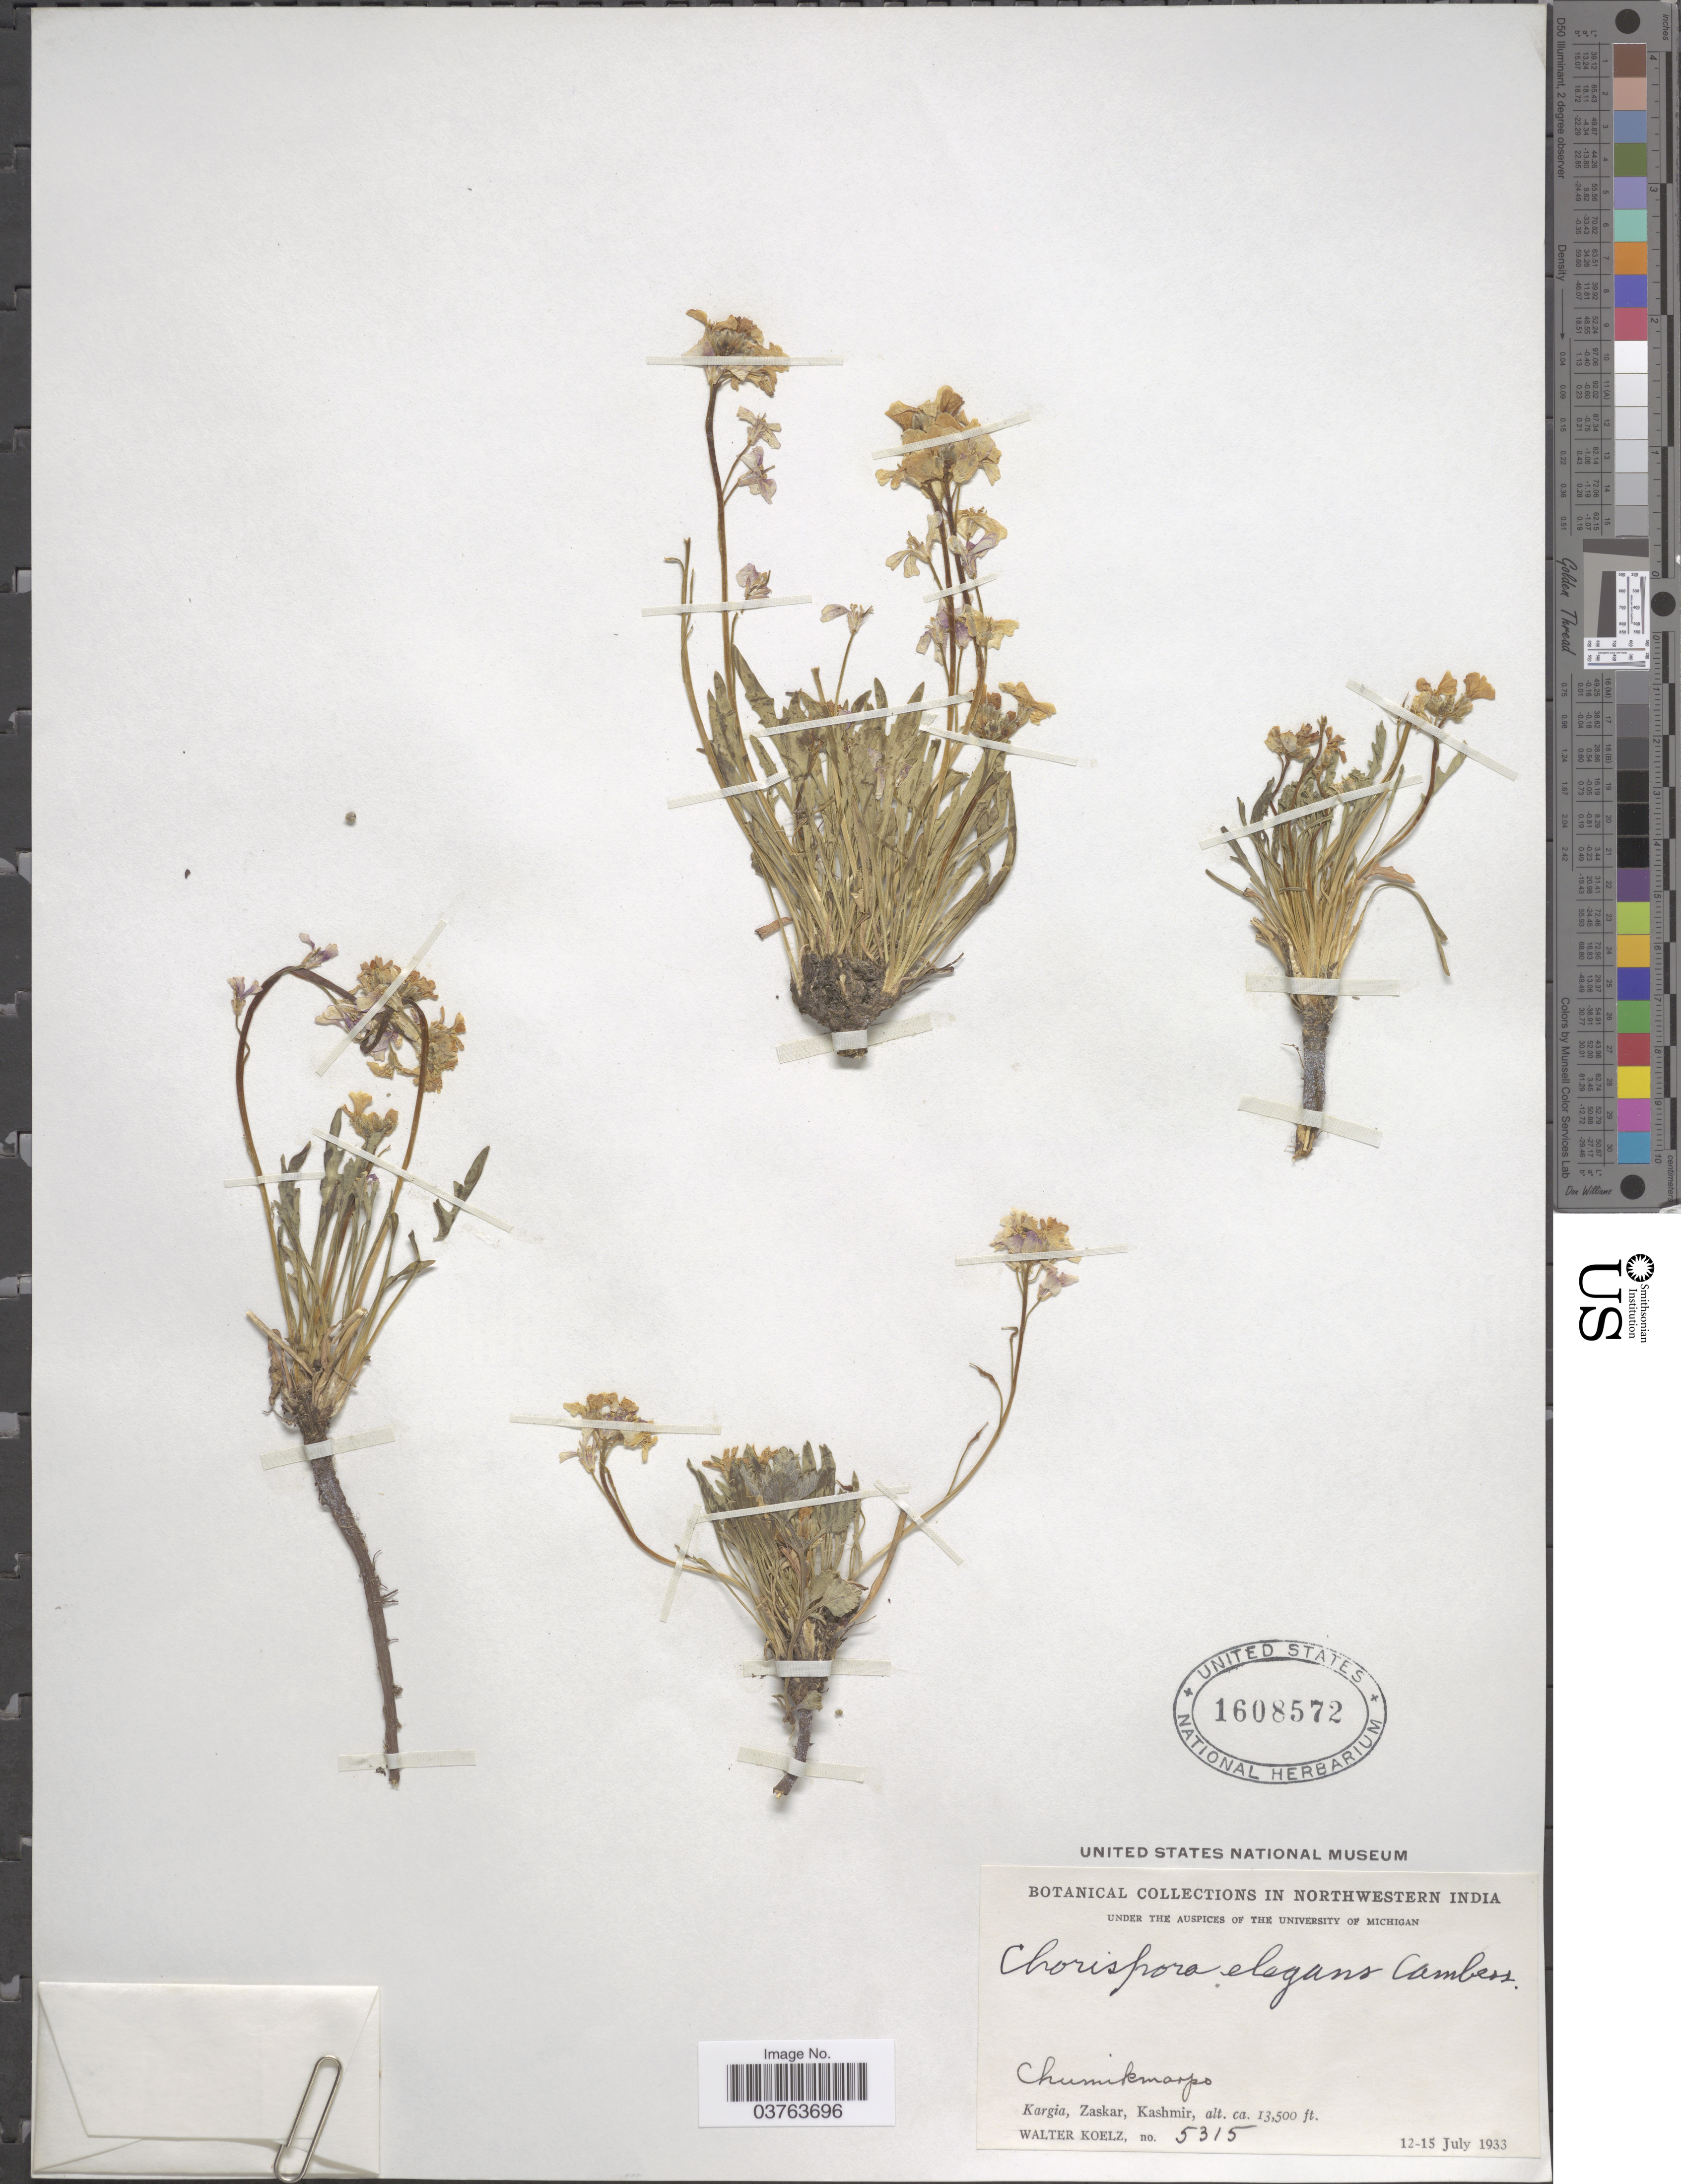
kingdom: Plantae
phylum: Tracheophyta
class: Magnoliopsida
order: Brassicales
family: Brassicaceae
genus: Chorispora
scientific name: Chorispora elegans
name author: Cambess.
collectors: W. N. Koelz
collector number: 5315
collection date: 1933-07-12/1933-07-15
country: India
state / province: Jammu and Kashmir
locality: Northwestern India. Chumikmarpo [unsure placement]. Kargia, Zaskar, Kashmir.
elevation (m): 4115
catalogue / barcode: US 1608572